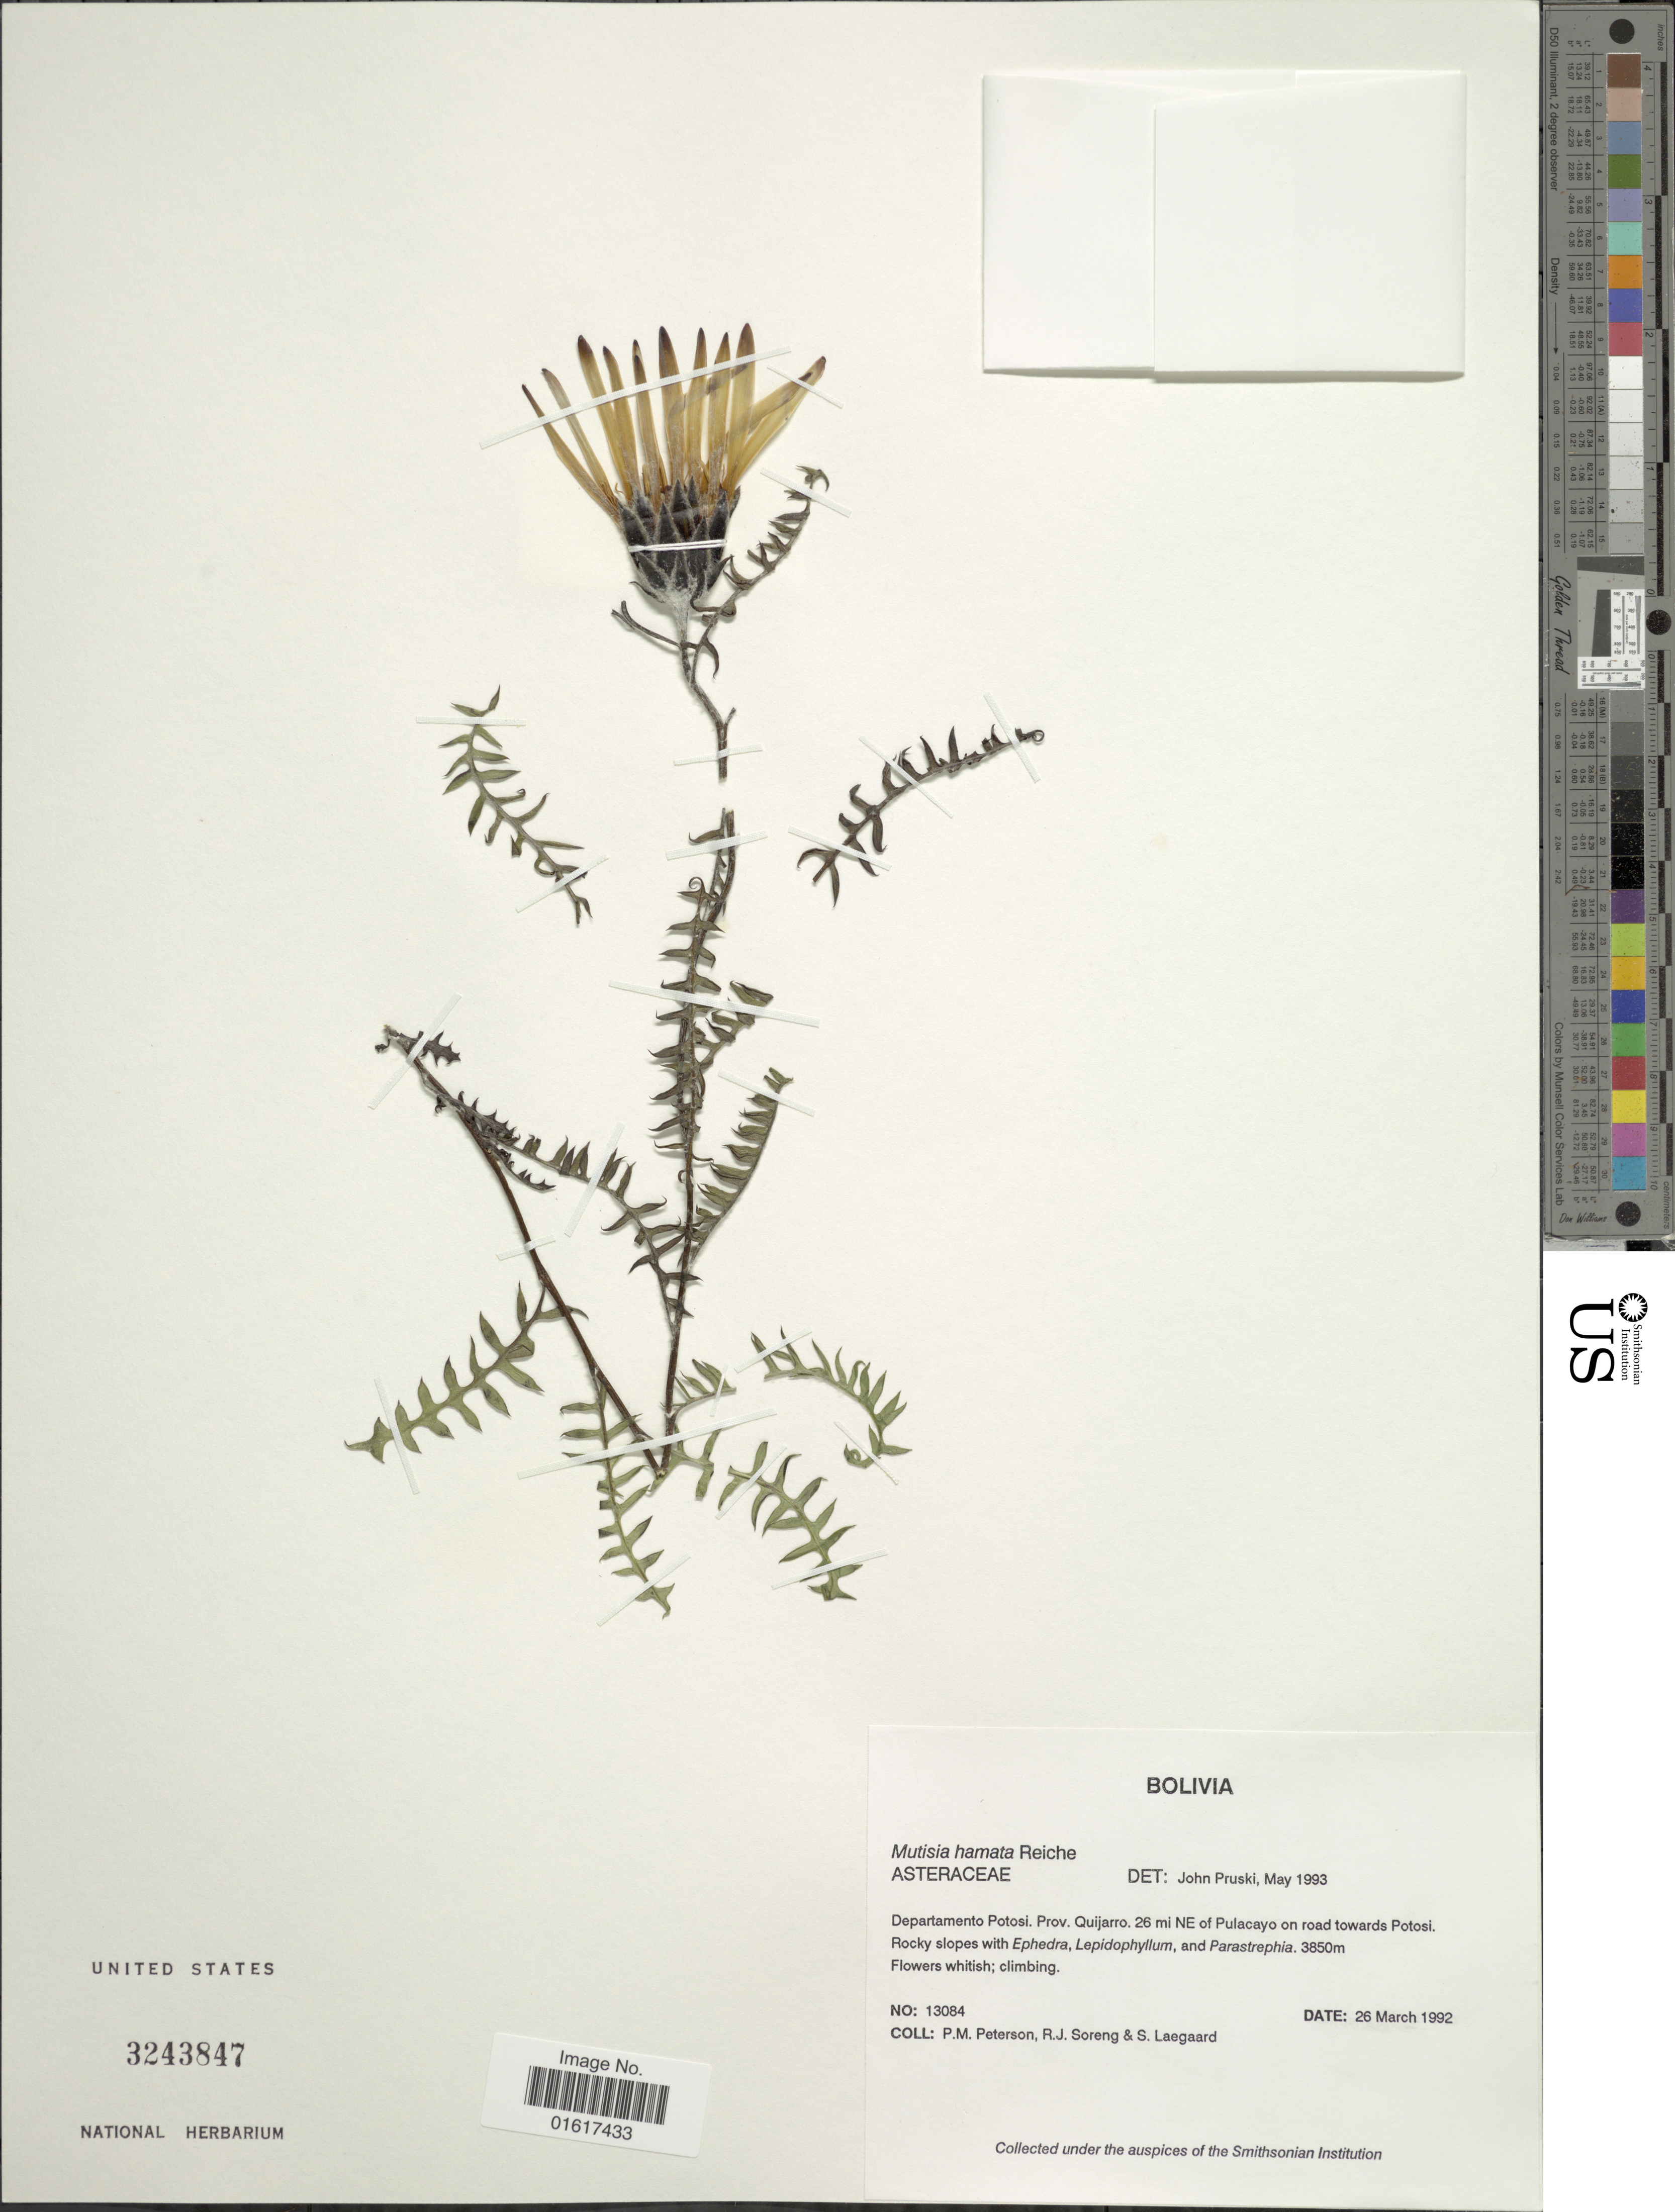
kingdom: Plantae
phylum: Tracheophyta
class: Magnoliopsida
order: Asterales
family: Asteraceae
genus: Mutisia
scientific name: Mutisia hamata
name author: Reiche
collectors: P. M. Peterson, R. J. Soreng & S. Lægaard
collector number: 13084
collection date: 1922-03-26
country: Bolivia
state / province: Potosi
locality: Prov. Quijarro. 26 mi NE of Pulacayo on road towards Potosi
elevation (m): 3850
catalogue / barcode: US 3243847